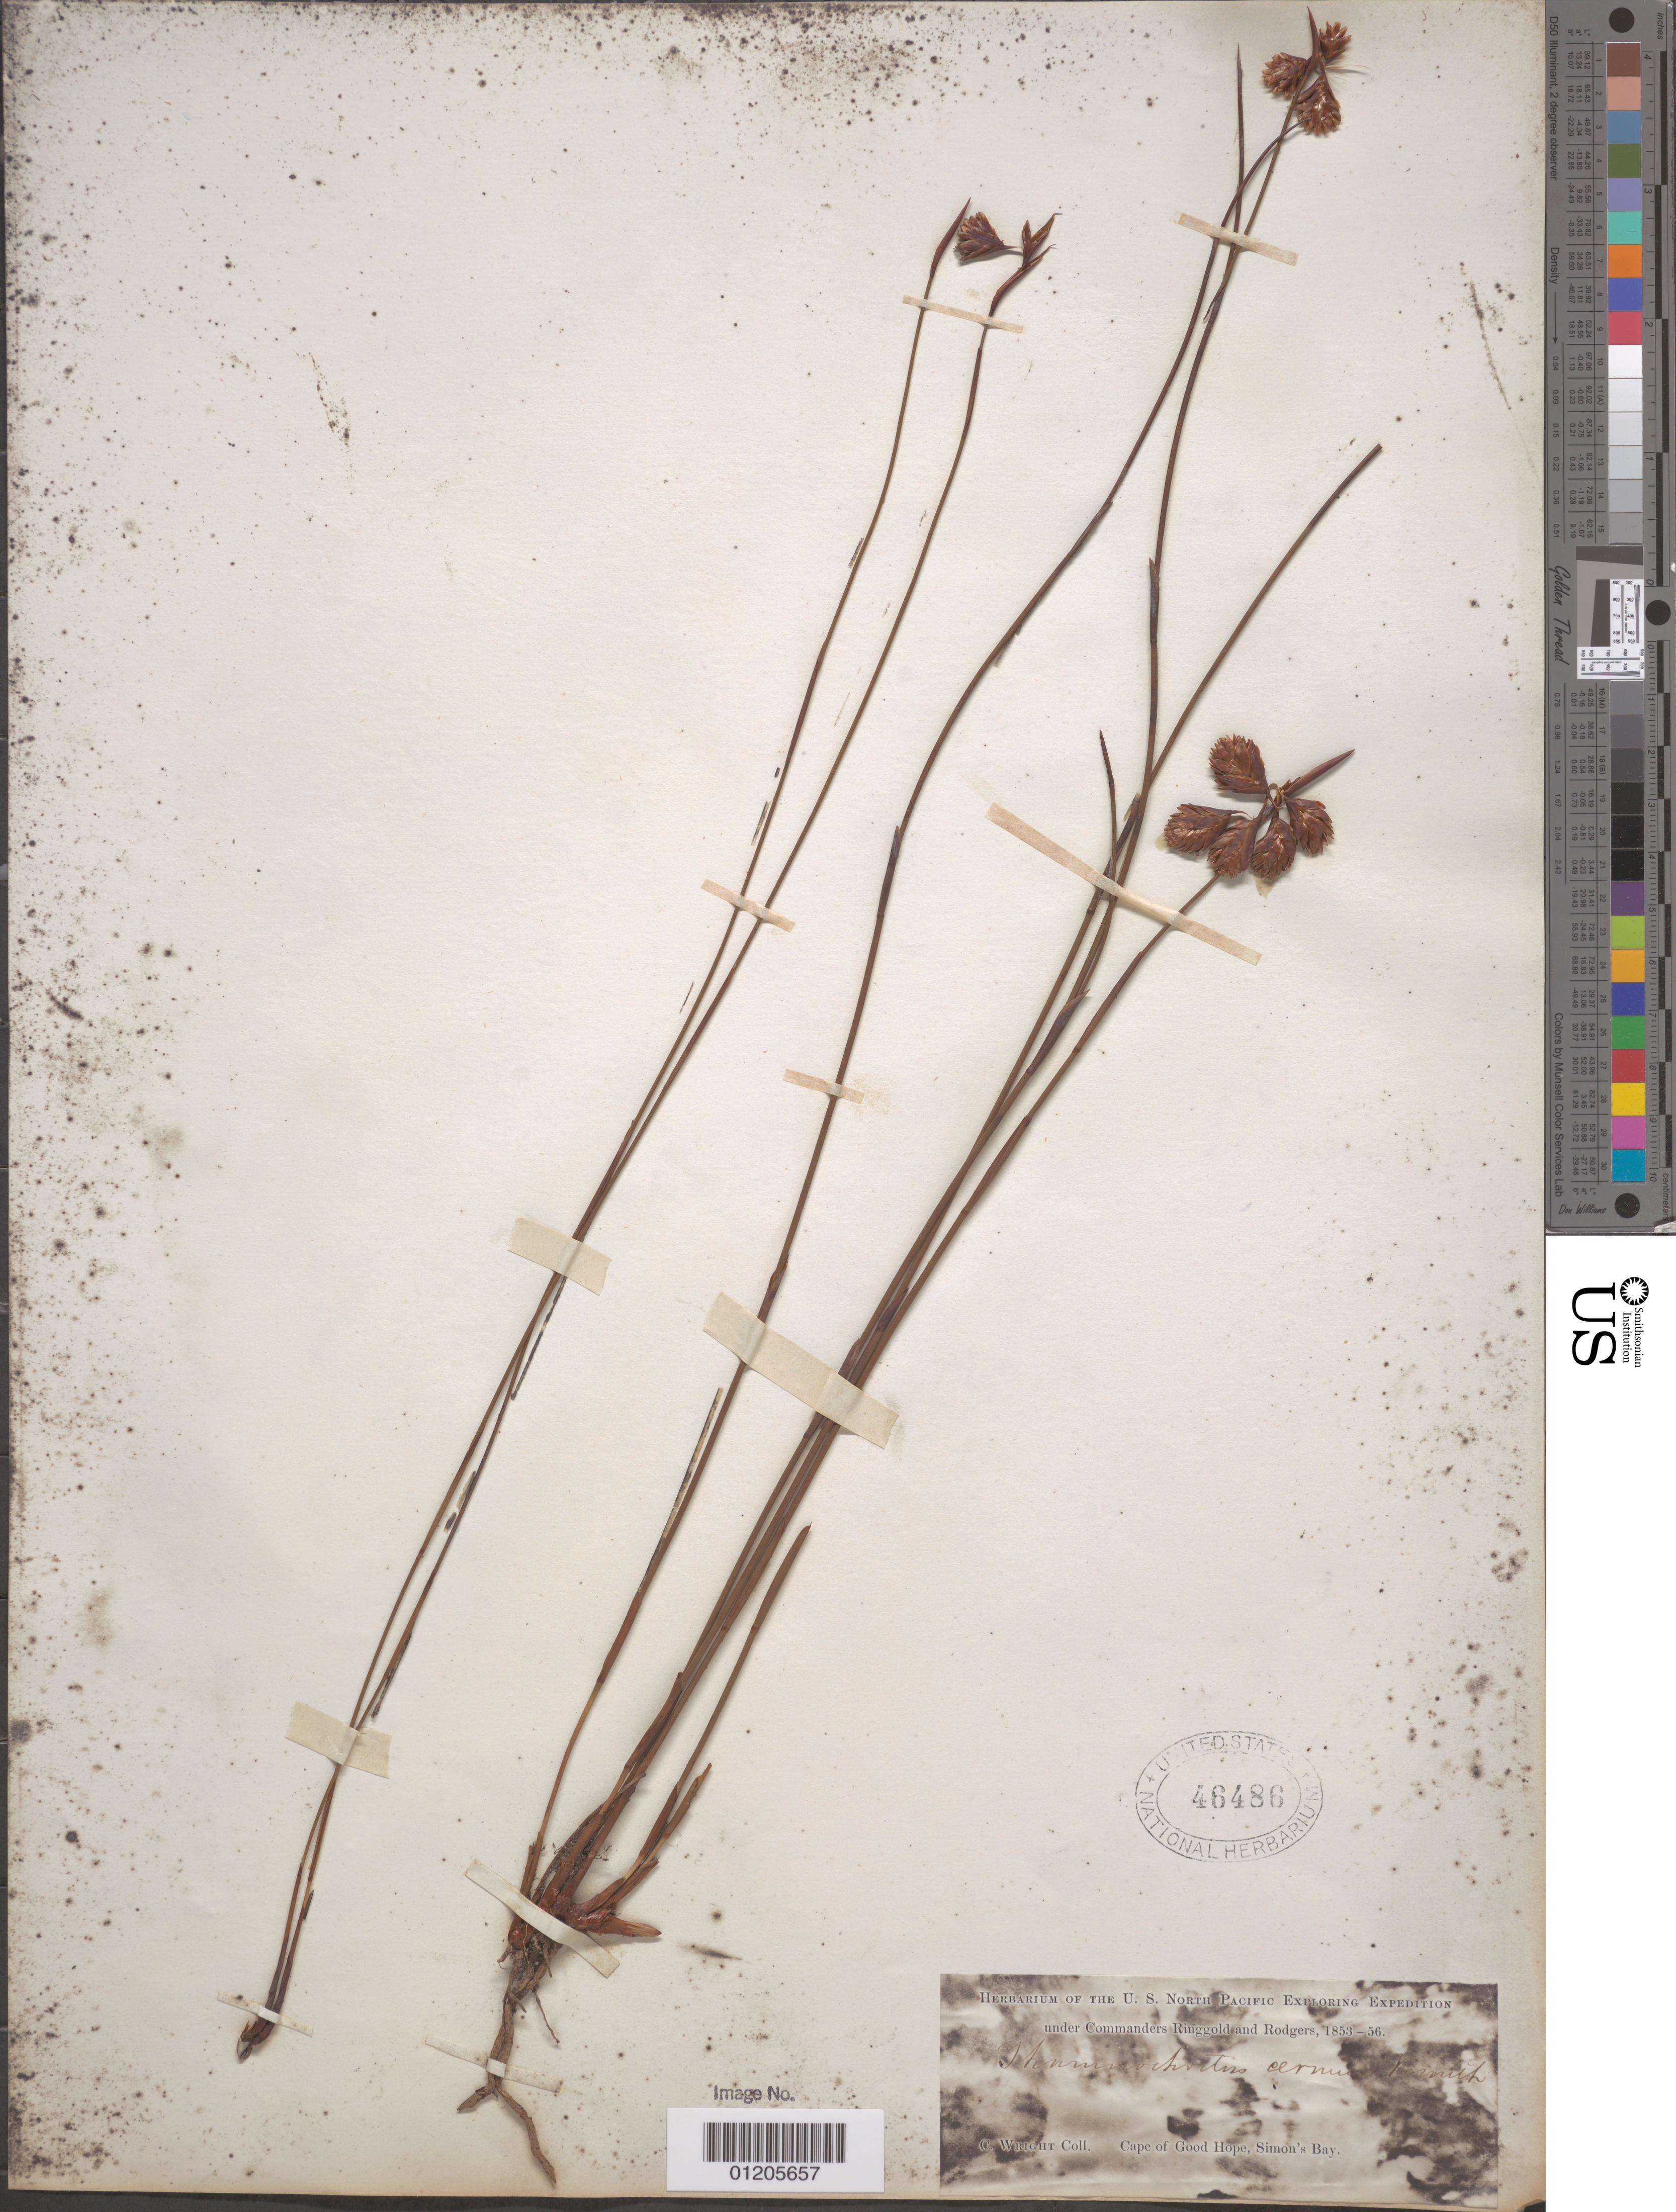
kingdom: Plantae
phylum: Tracheophyta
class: Liliopsida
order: Poales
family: Restionaceae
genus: Thamnochortus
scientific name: Thamnochortus cernuus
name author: (L. f.) Kunth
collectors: C. Wright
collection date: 1853/1856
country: South Africa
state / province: Western Cape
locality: Cape of Good Hope, Simon's Bay.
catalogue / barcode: US 46486